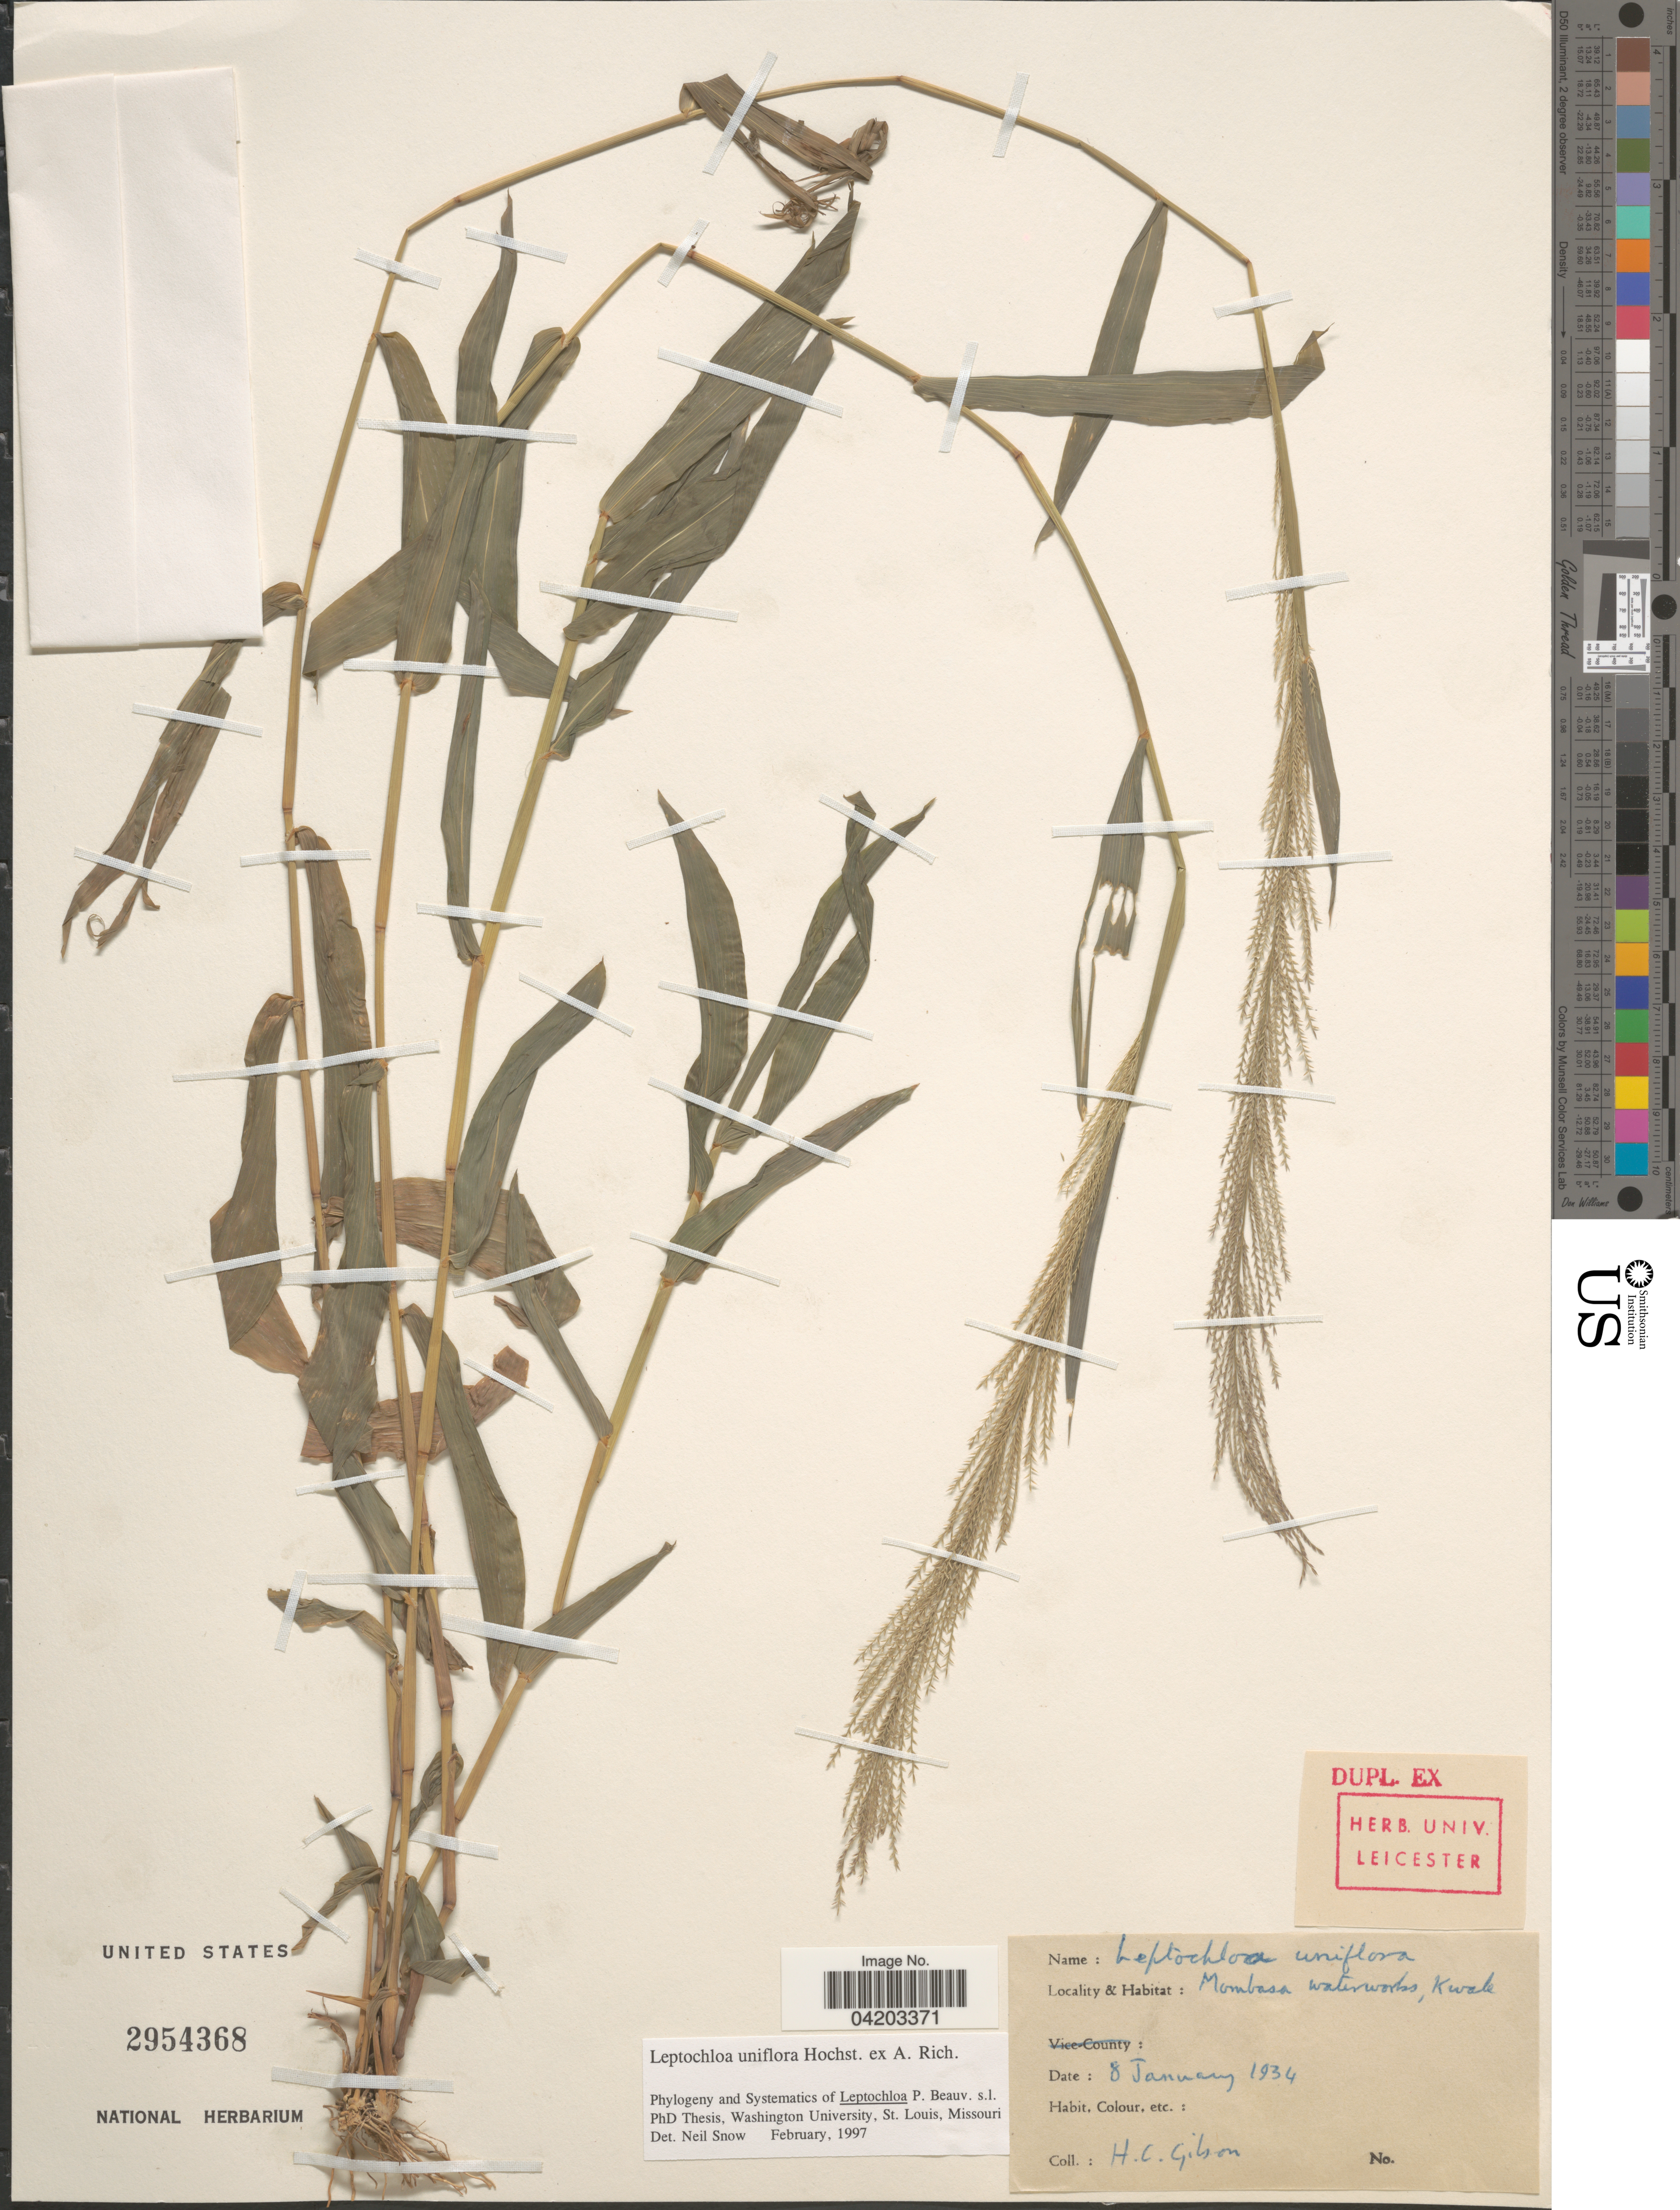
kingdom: Plantae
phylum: Tracheophyta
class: Liliopsida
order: Poales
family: Poaceae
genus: Trigonochloa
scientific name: Trigonochloa uniflora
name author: (Hochst. ex A. Rich.) P.M. Peterson & N. Snow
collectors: H. Gibson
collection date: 1934-01-08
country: Kenya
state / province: Kwale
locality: Mombasa waterworks.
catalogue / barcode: US 2954368